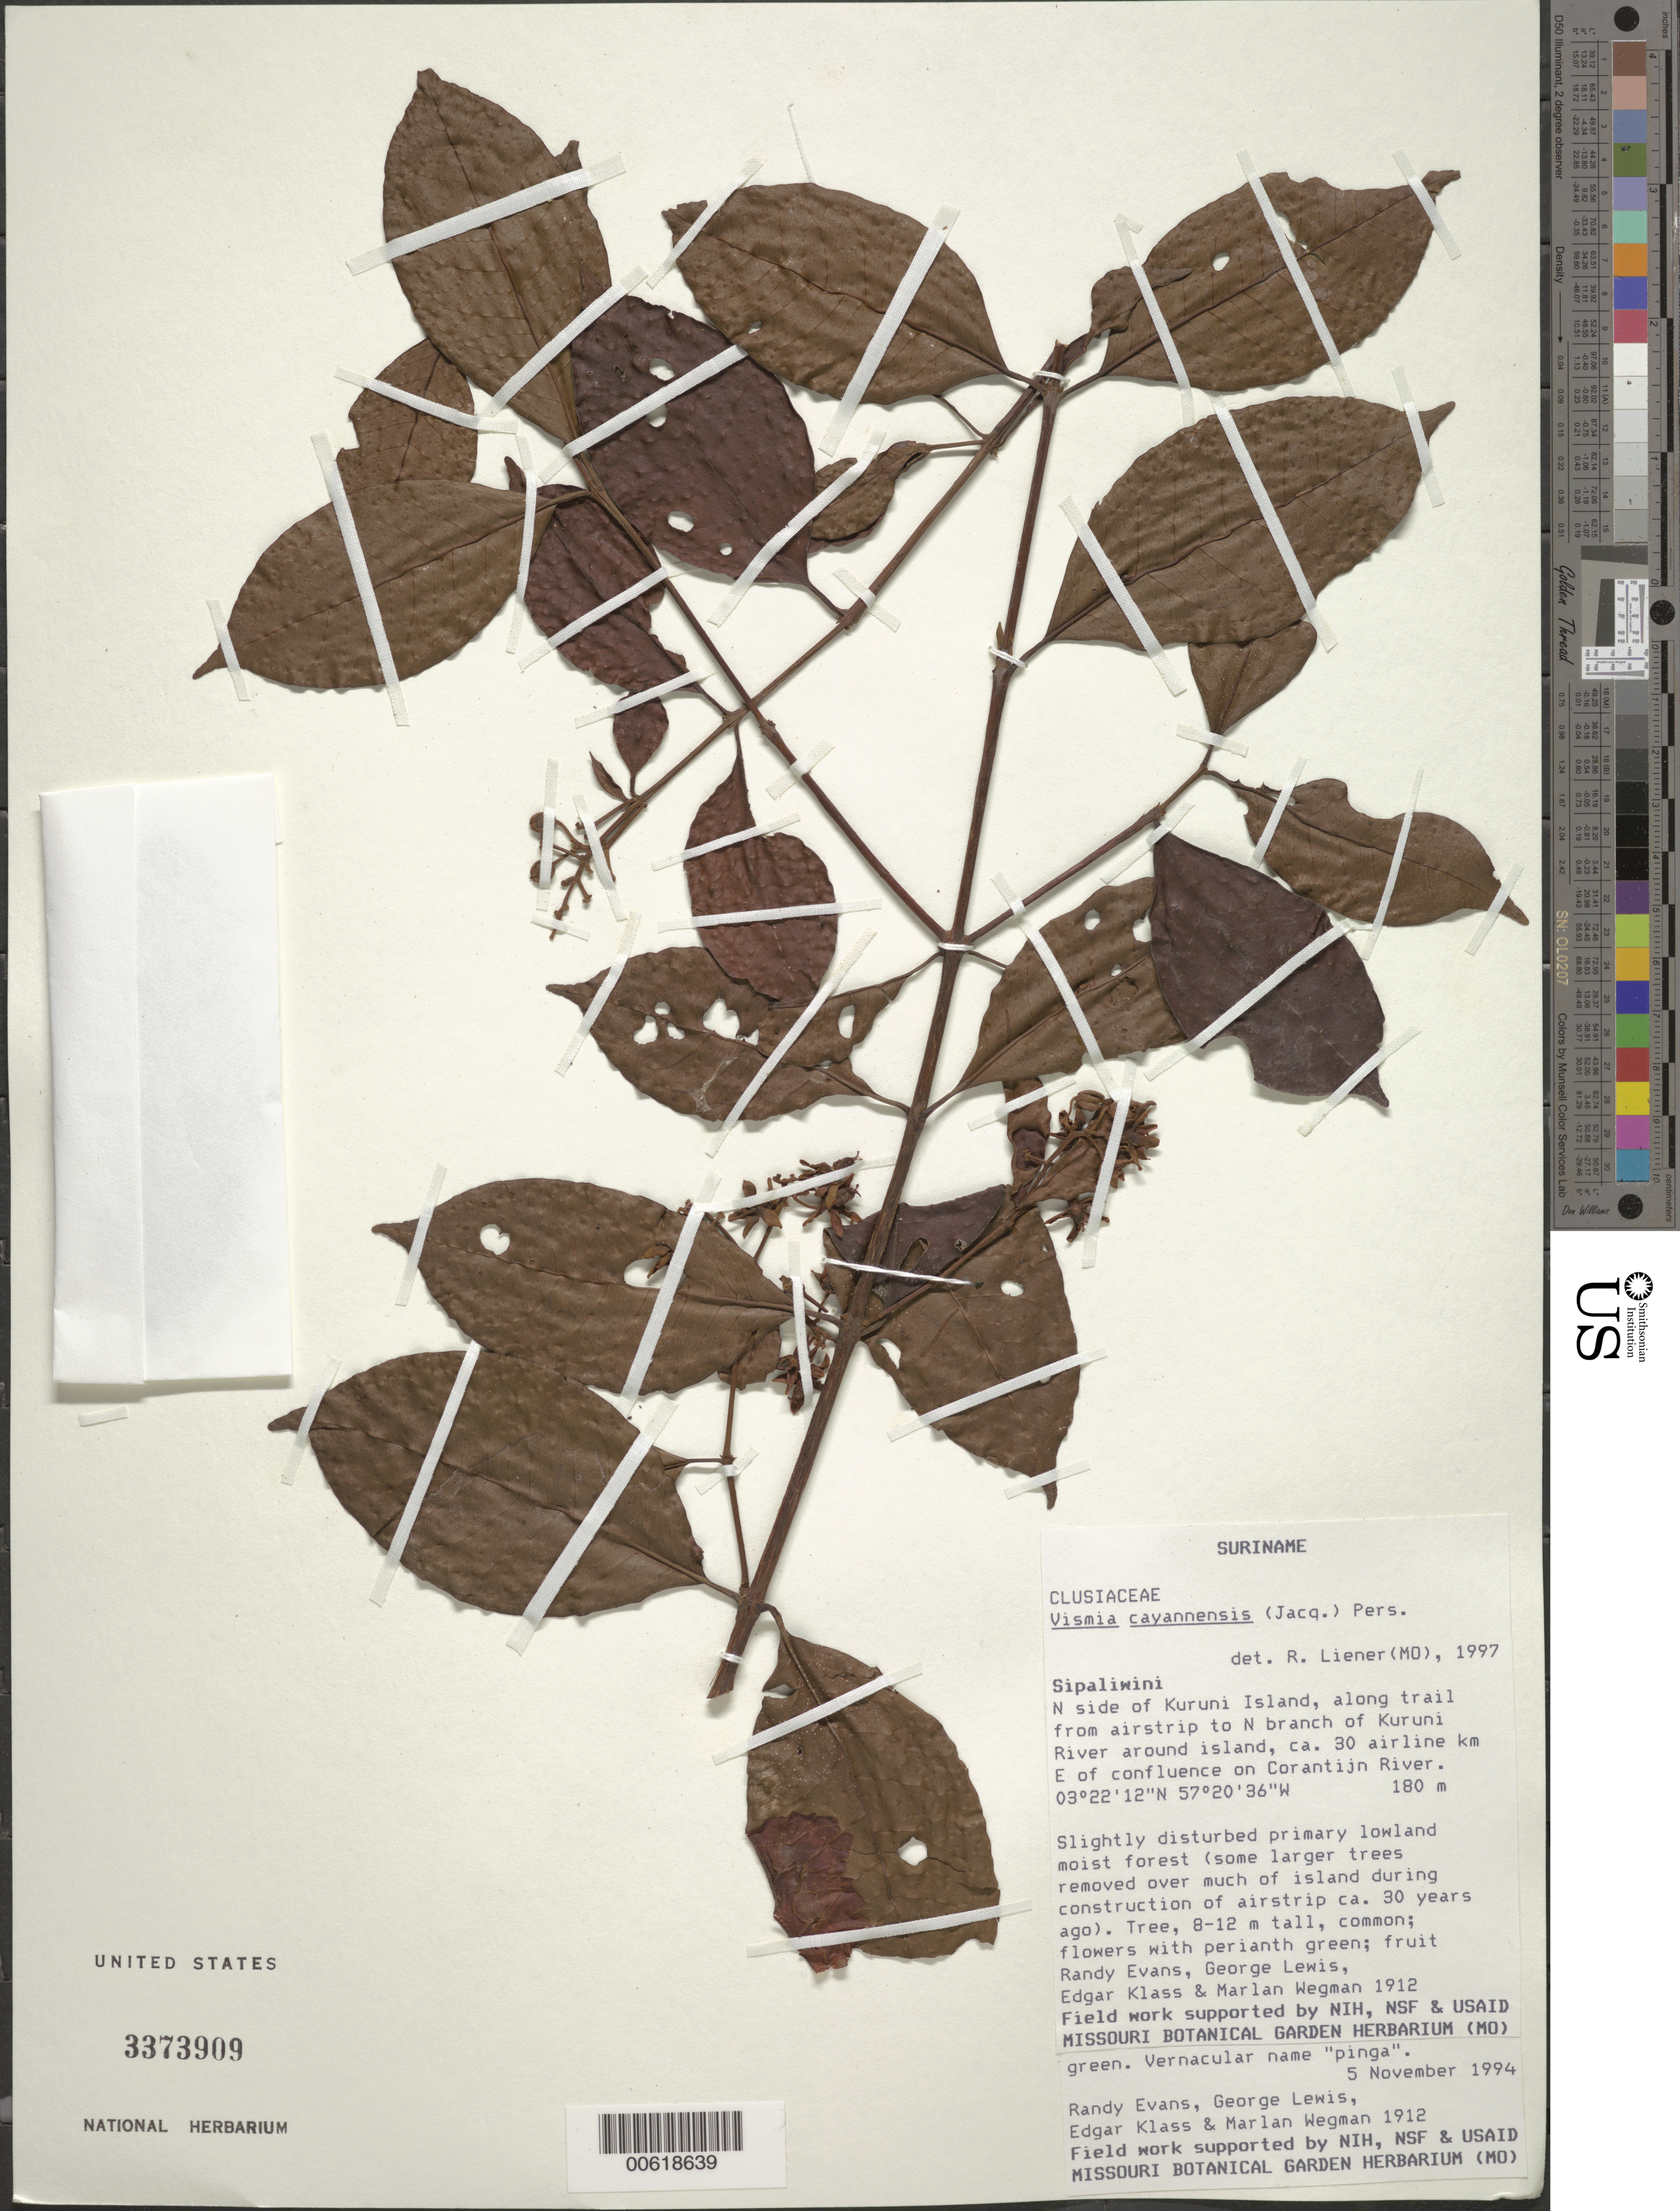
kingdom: Plantae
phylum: Tracheophyta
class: Magnoliopsida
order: Malpighiales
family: Hypericaceae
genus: Vismia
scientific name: Vismia cayennensis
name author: (Jacq.) Pers.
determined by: Liesner, R. L.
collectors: R. Evans, G. Lewis, E. Klass & M. Wegman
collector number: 1912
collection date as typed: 5-Nov-94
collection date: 1994-11-05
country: Suriname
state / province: Sipaliwini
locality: Kuruni Island, N side, E of trail from airstrip to N branch of Kuruni R., ca 30 airline km E of confluence on Corantijn R.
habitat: Slightly disturbed pirmary lowland moist forest (some larger trees removed over much of island during construction of airstrip ca 30 years ago)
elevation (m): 180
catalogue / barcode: US 3373909